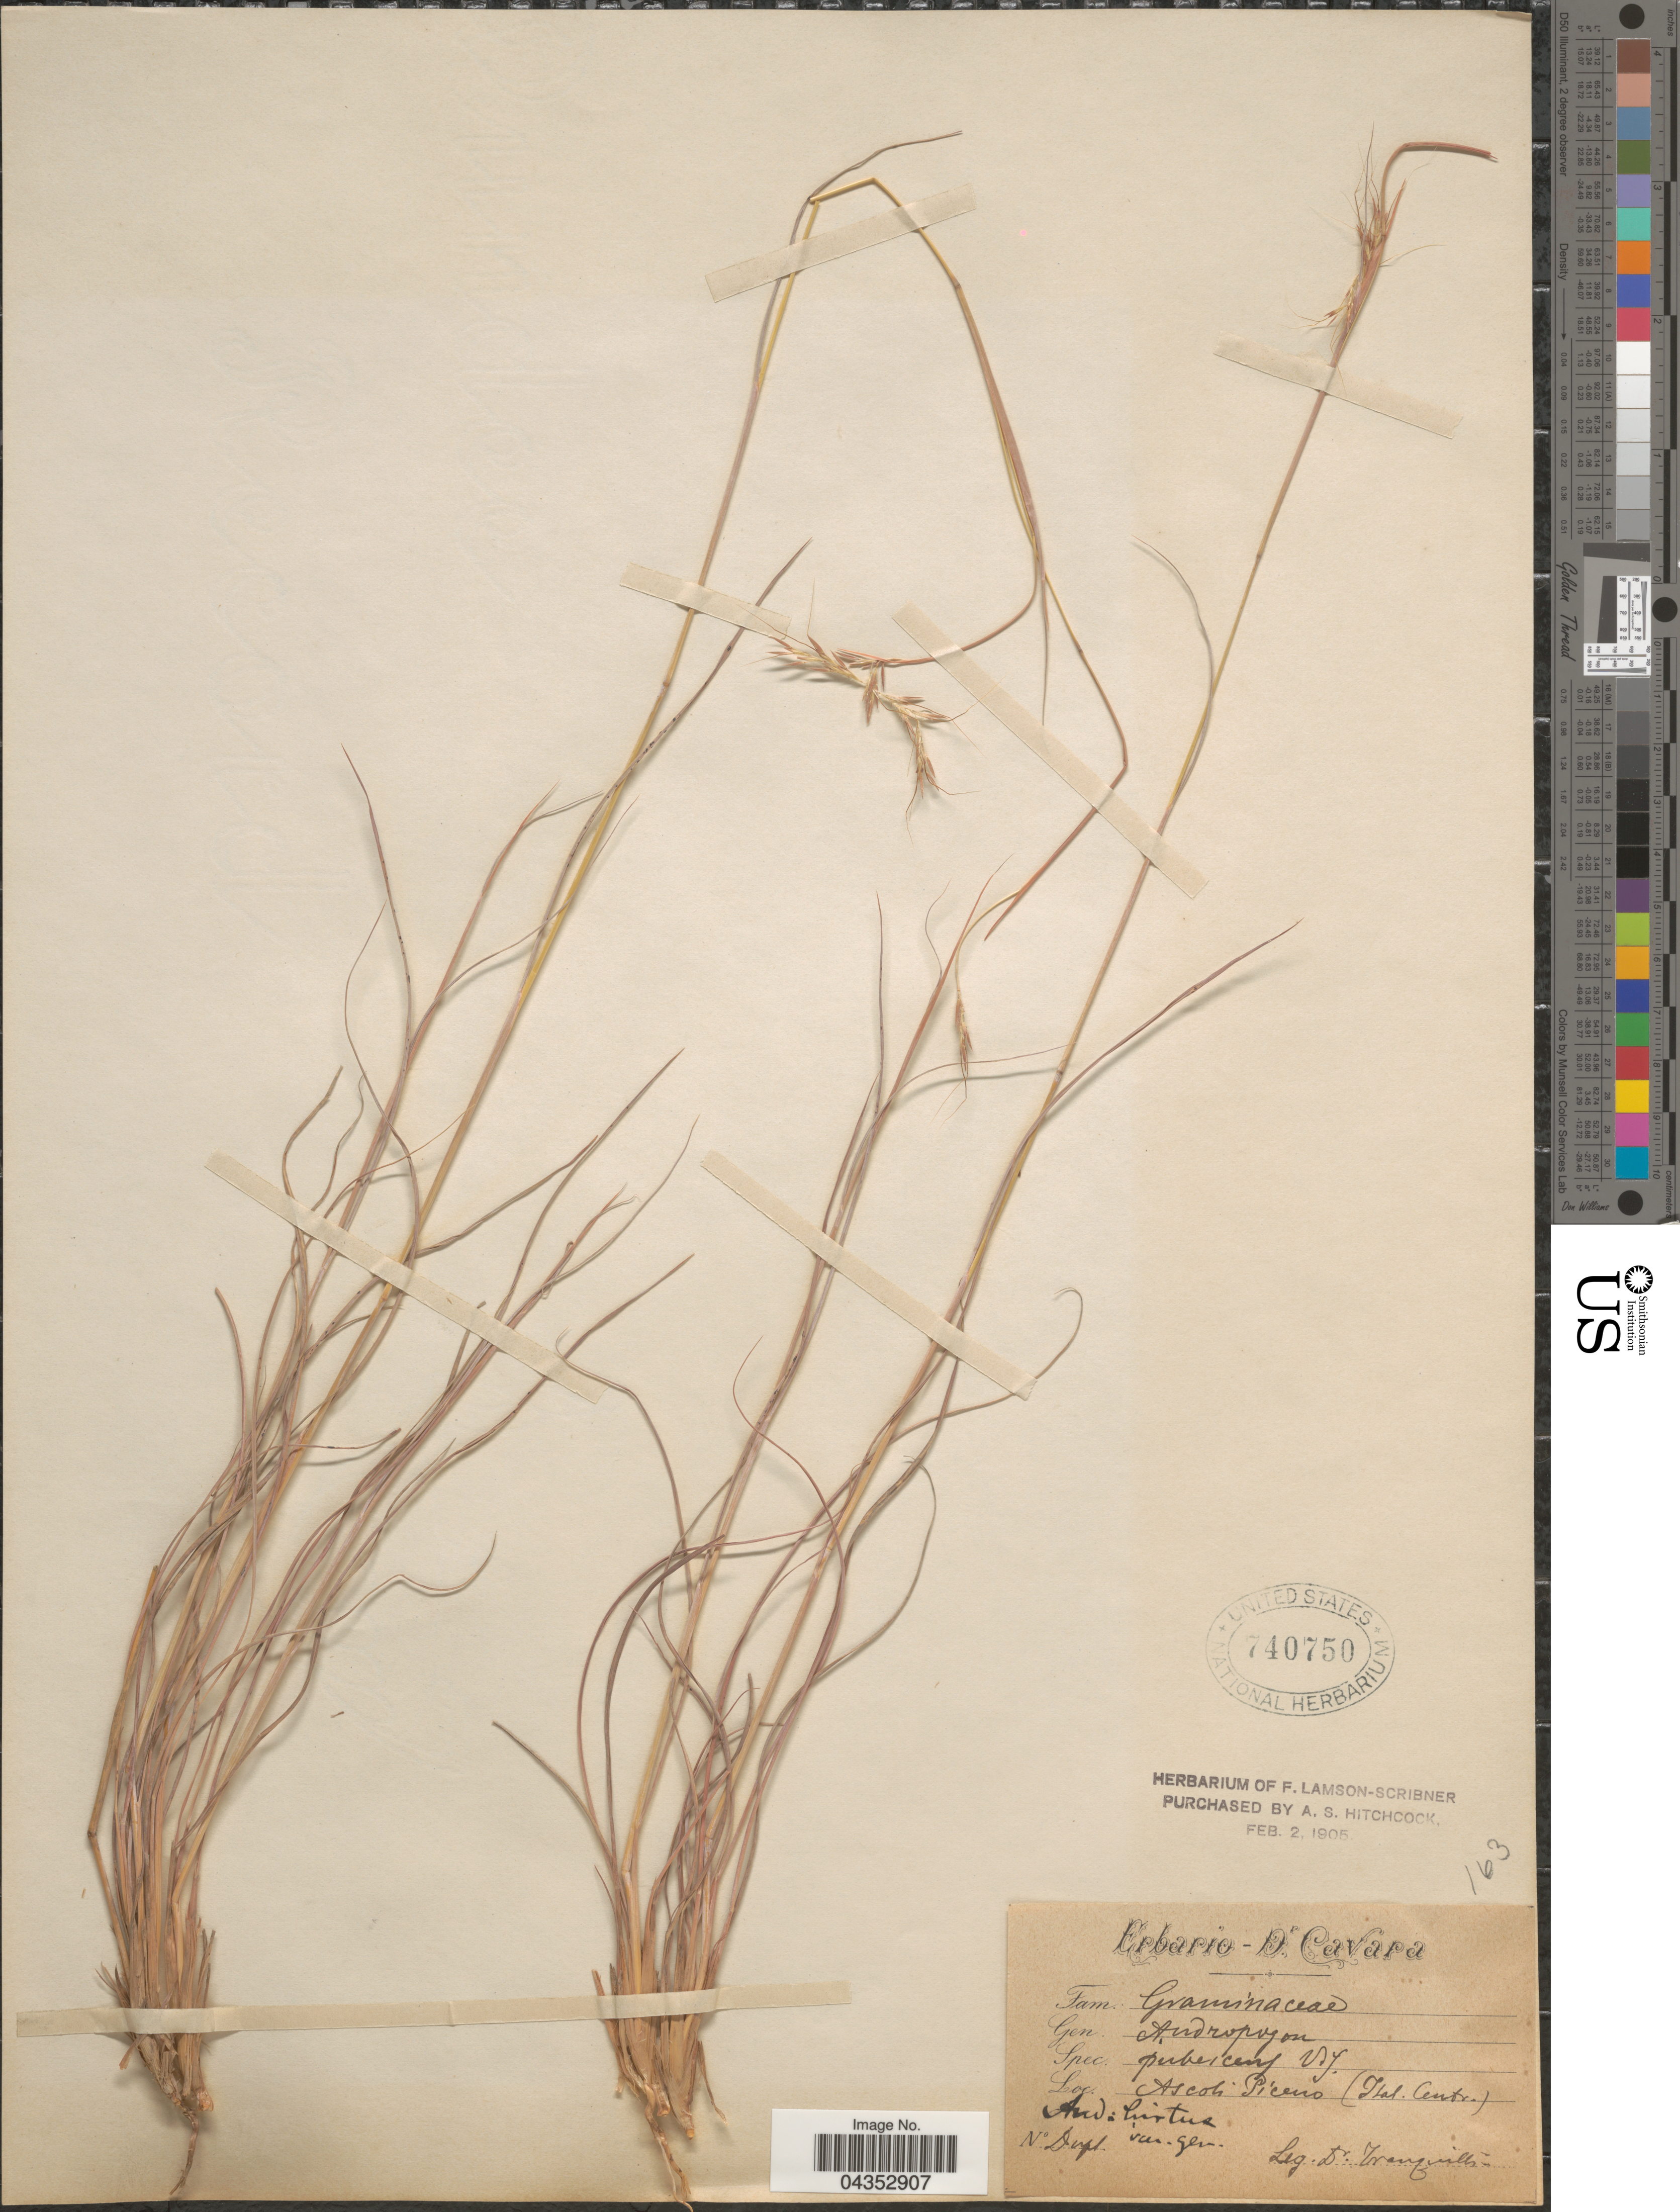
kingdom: Plantae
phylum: Tracheophyta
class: Liliopsida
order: Poales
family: Poaceae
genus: Hyparrhenia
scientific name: Hyparrhenia hirta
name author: (L.) Stapf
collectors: Tranquille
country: Italy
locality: Ascoti Piceno (Ital. Centr.).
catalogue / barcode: US 740750